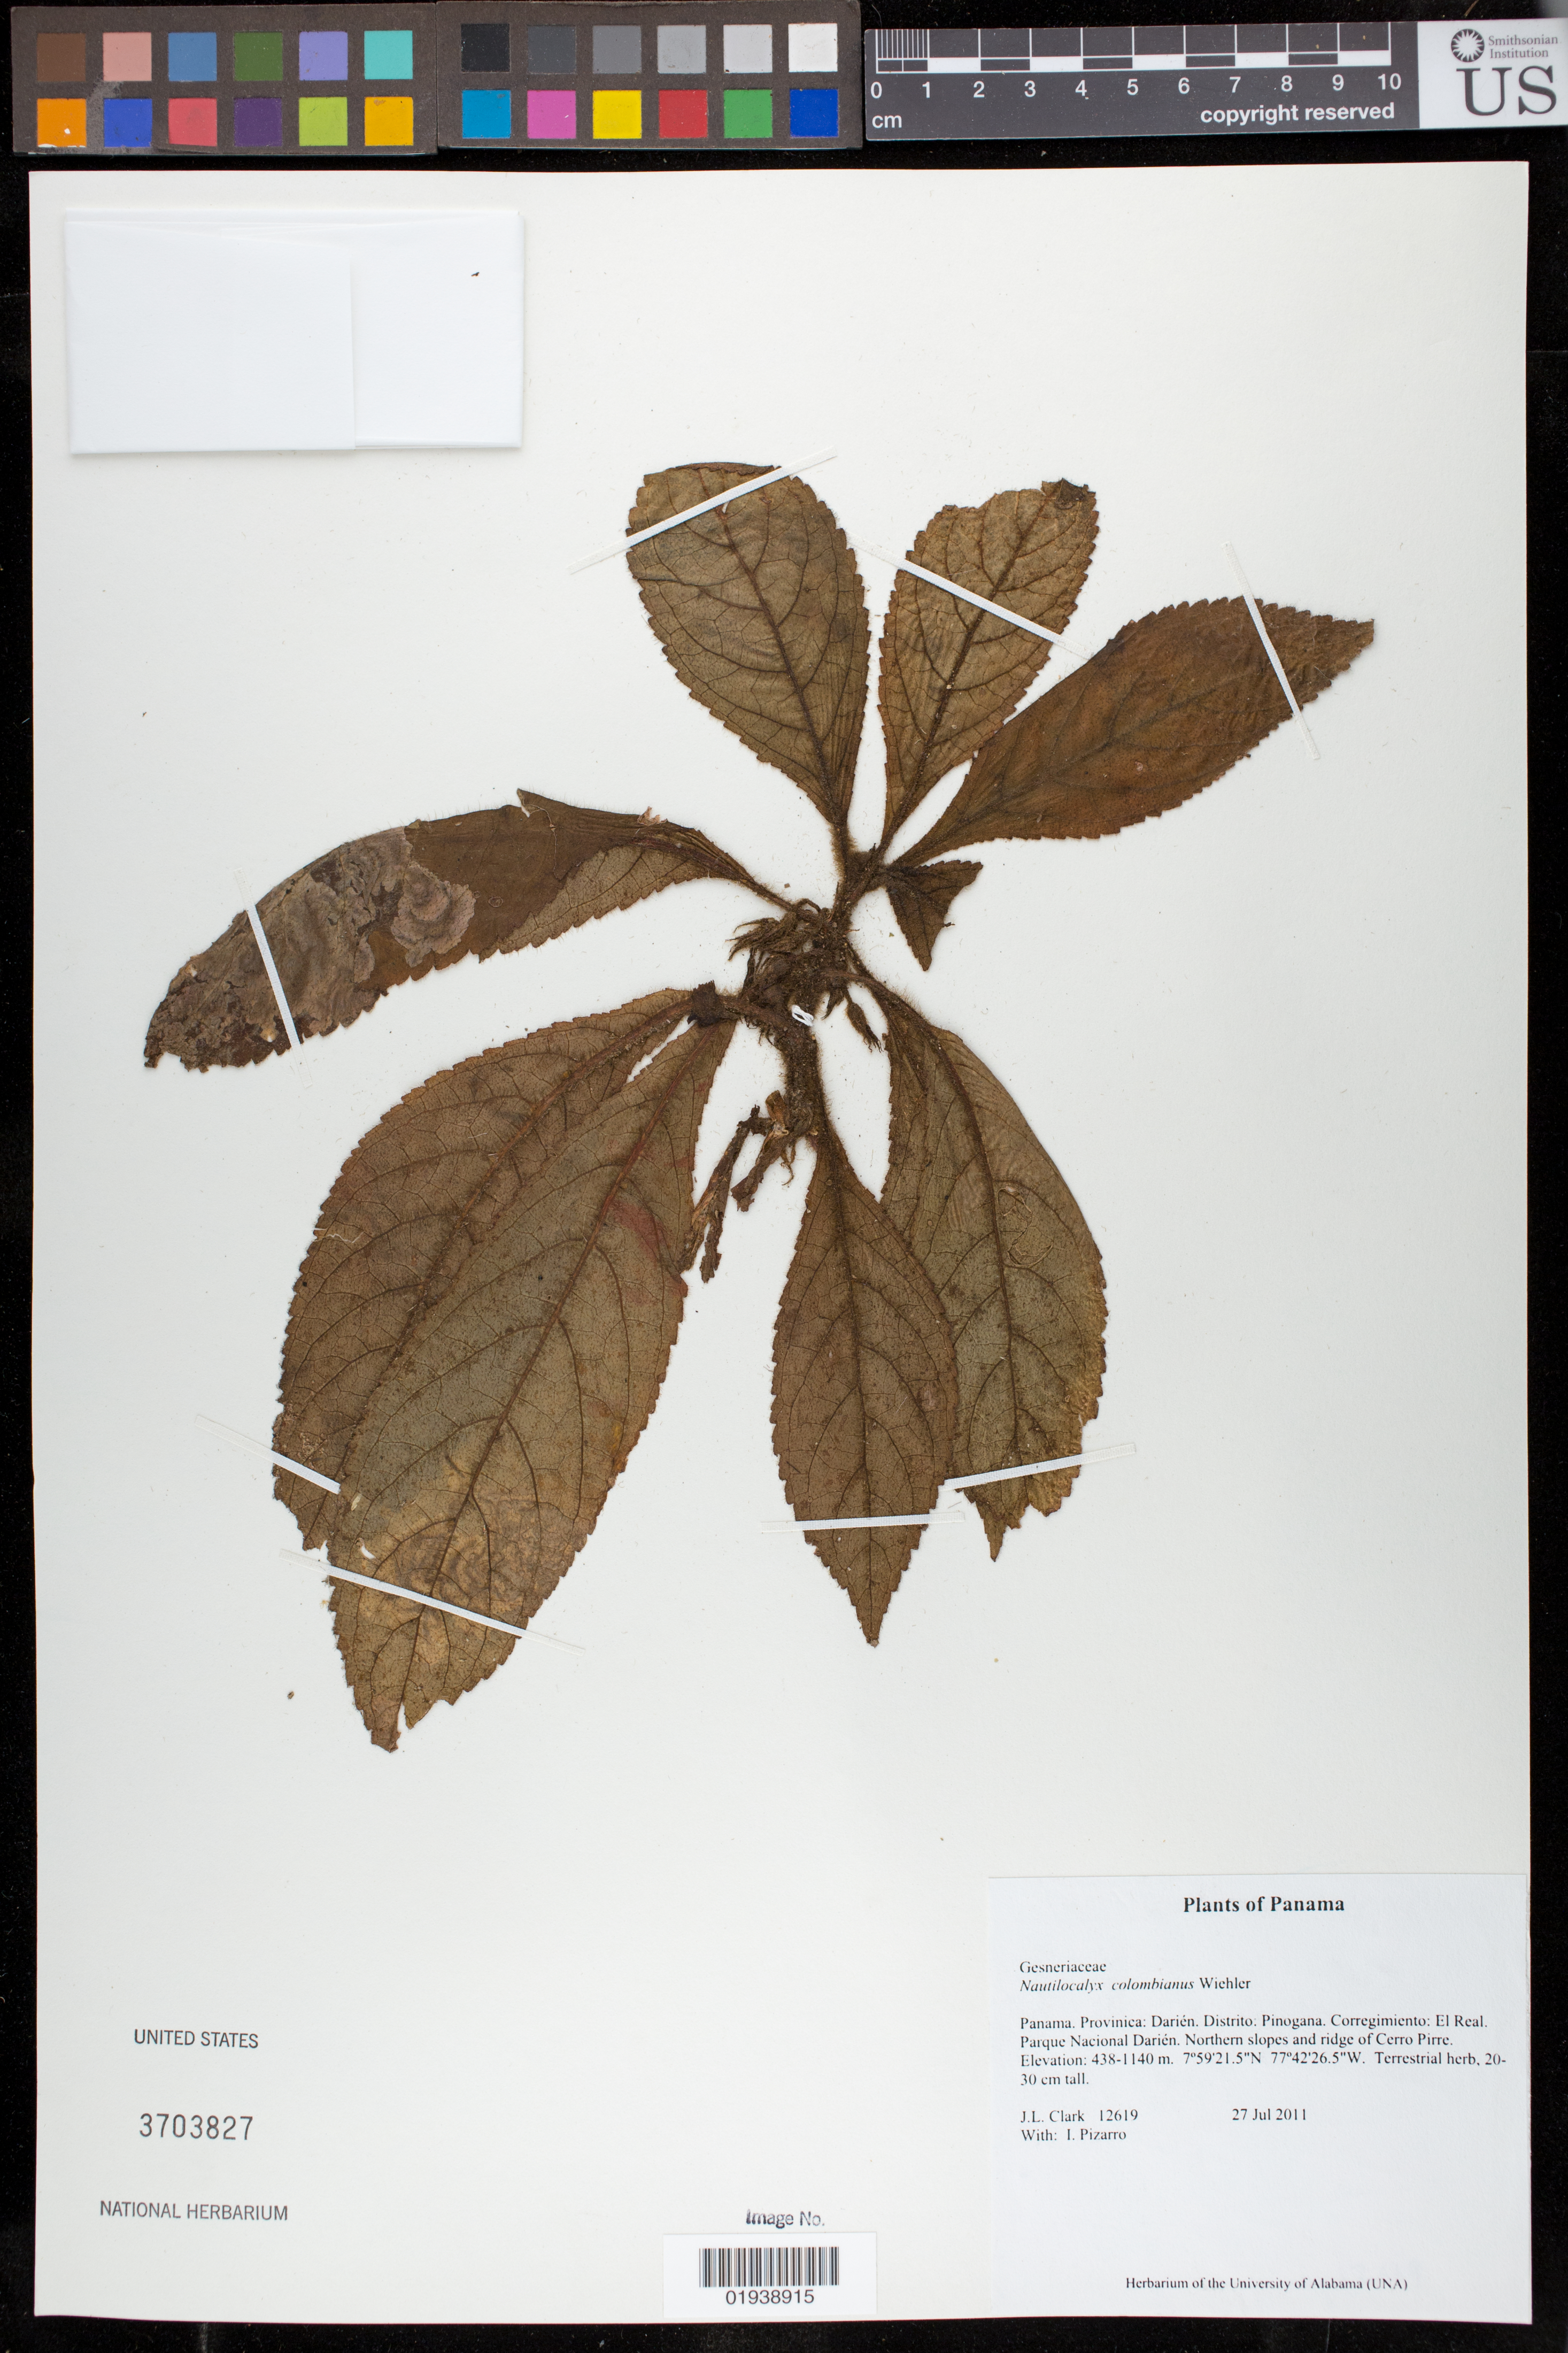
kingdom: Plantae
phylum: Tracheophyta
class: Magnoliopsida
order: Lamiales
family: Gesneriaceae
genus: Nautilocalyx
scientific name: Nautilocalyx colombianus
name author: Wiehler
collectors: J. L. Clark & I. Pizarro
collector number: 12619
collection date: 2011-07-27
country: Panama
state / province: Darién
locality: Distrito: Pinogana. Corregimiento: El Real. Parque Nacional Darien, Rancho Frio. Northern slopes and ridge of Cerro Pirre.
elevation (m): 438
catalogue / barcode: US 3703827